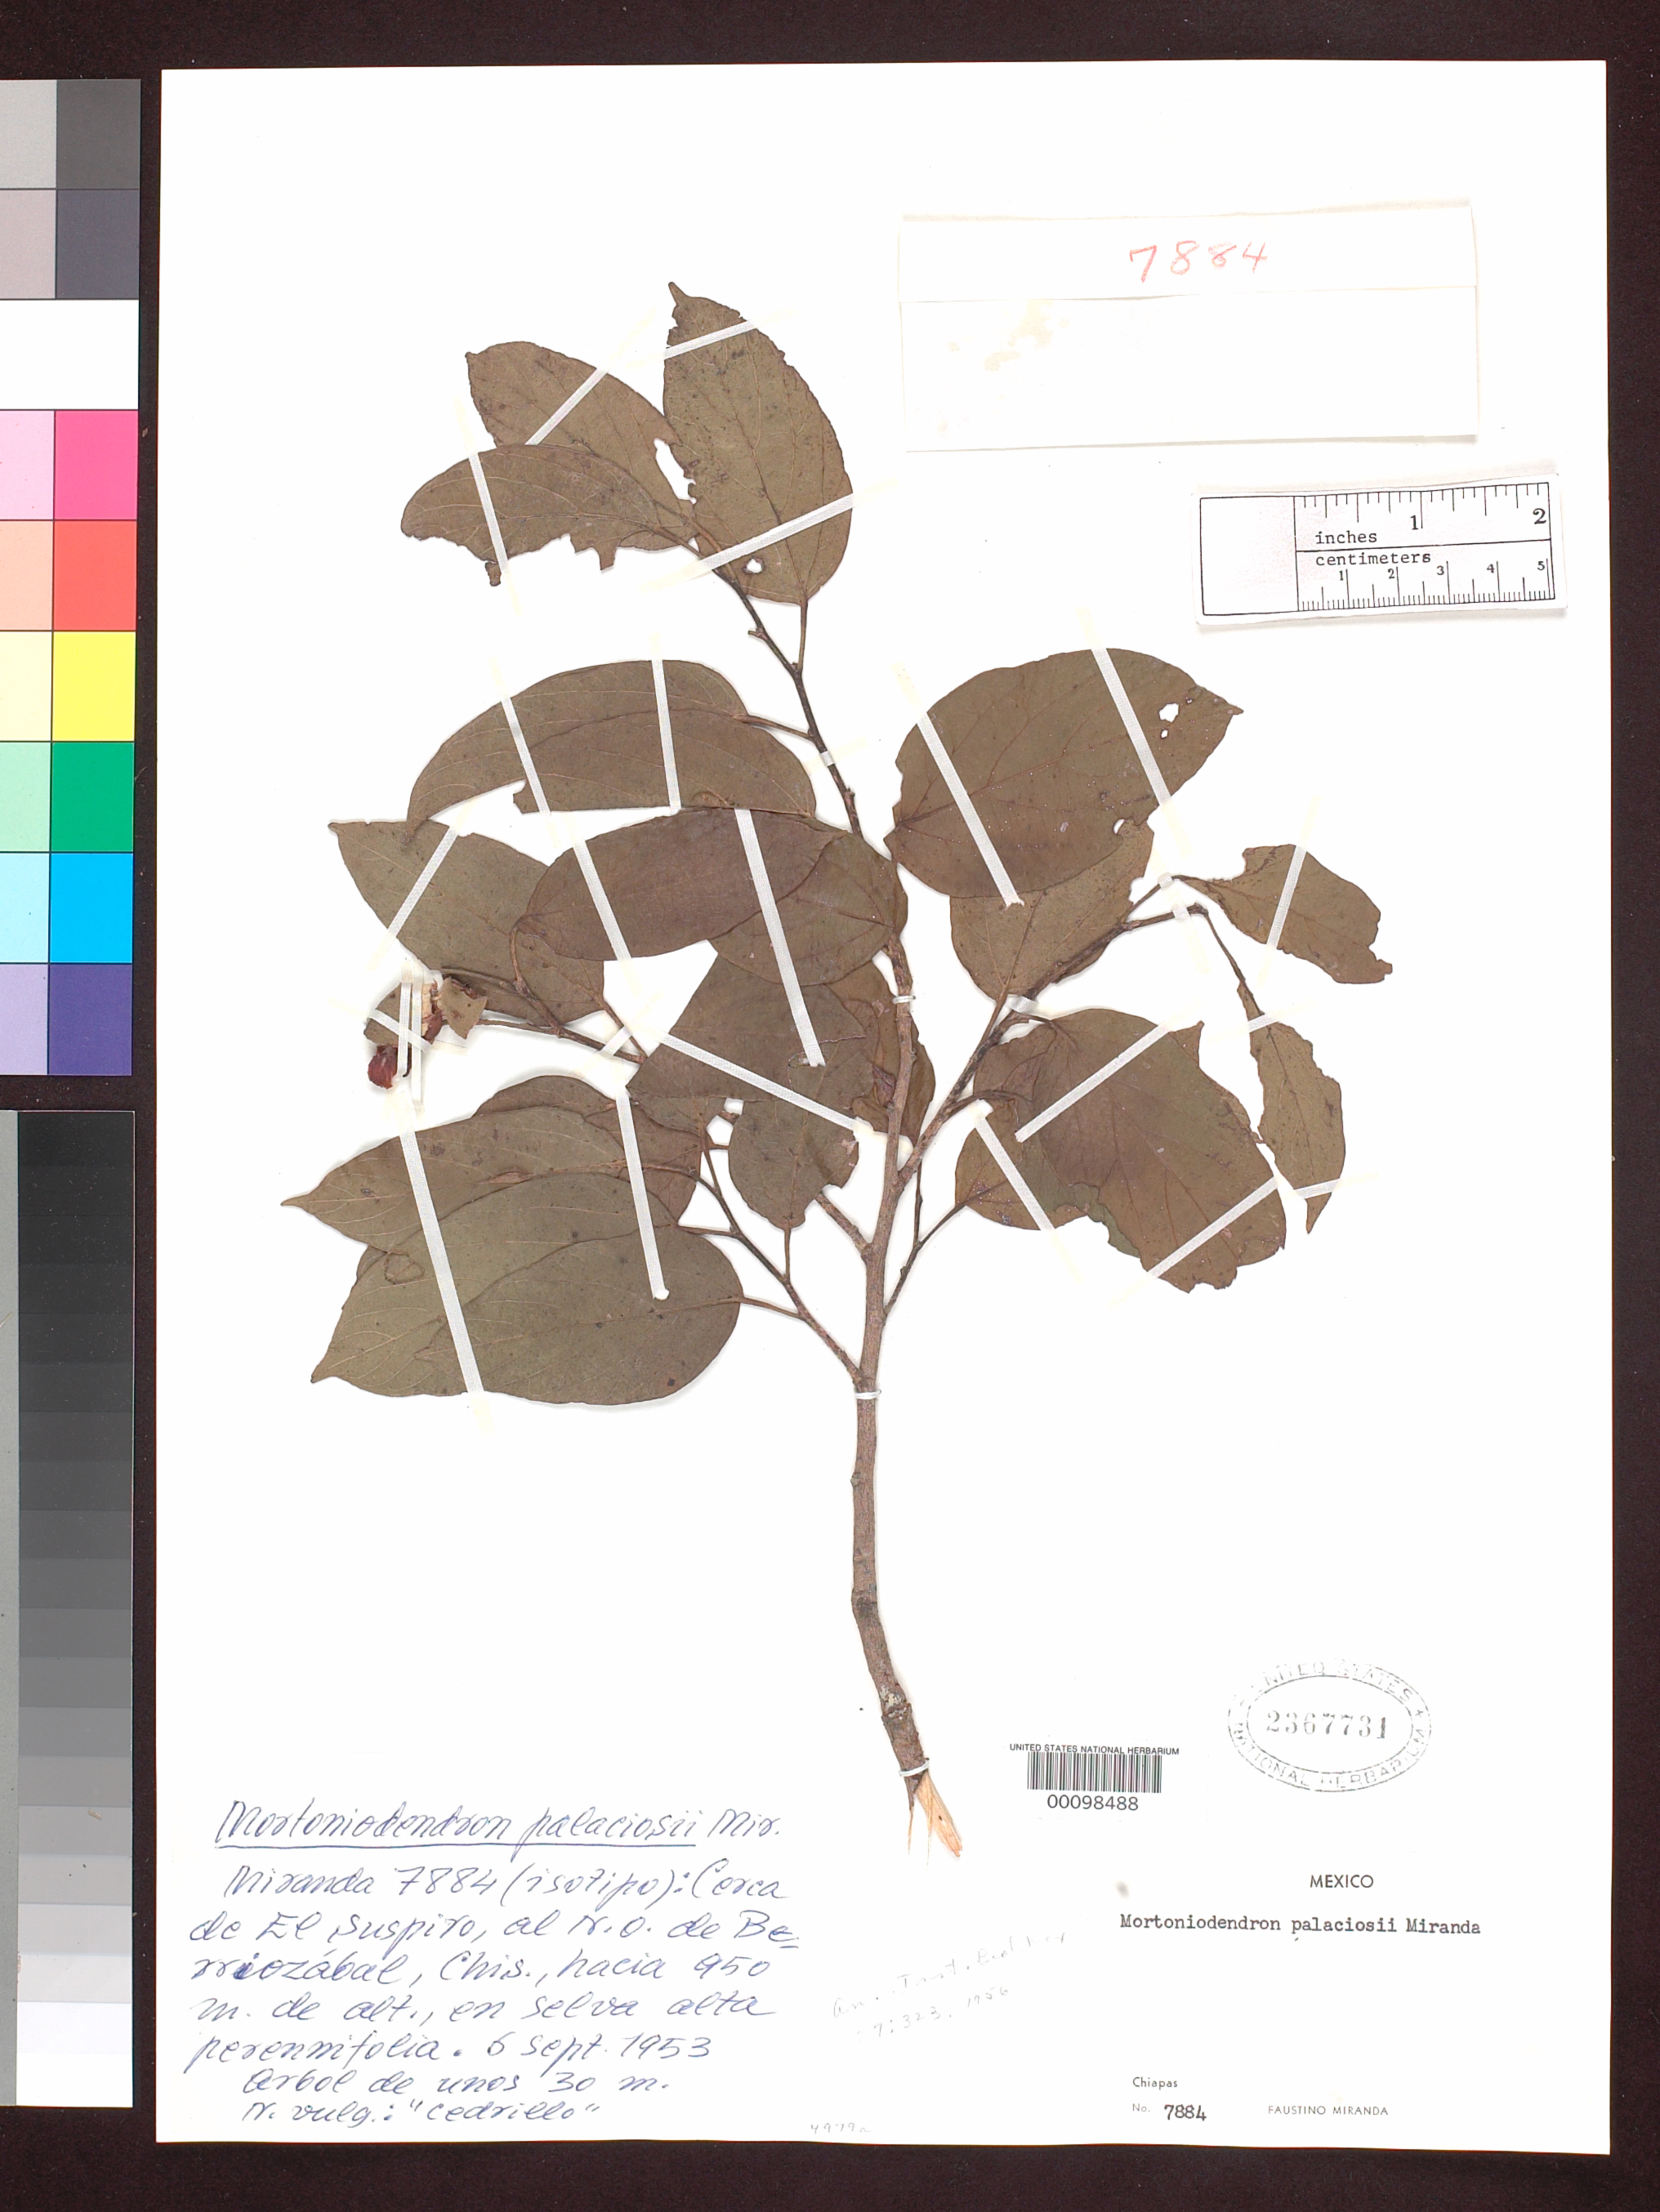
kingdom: Plantae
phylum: Tracheophyta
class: Magnoliopsida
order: Malvales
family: Malvaceae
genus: Mortoniodendron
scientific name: Mortoniodendron palaciosii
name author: Miranda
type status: Isotype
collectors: F. Miranda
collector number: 7884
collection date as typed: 06 Sep 1953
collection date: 1953-09-06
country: Mexico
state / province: Chiapas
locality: Cerca de El Suspito, Noroeste de Bemiozabal.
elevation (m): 950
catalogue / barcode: US 2367731